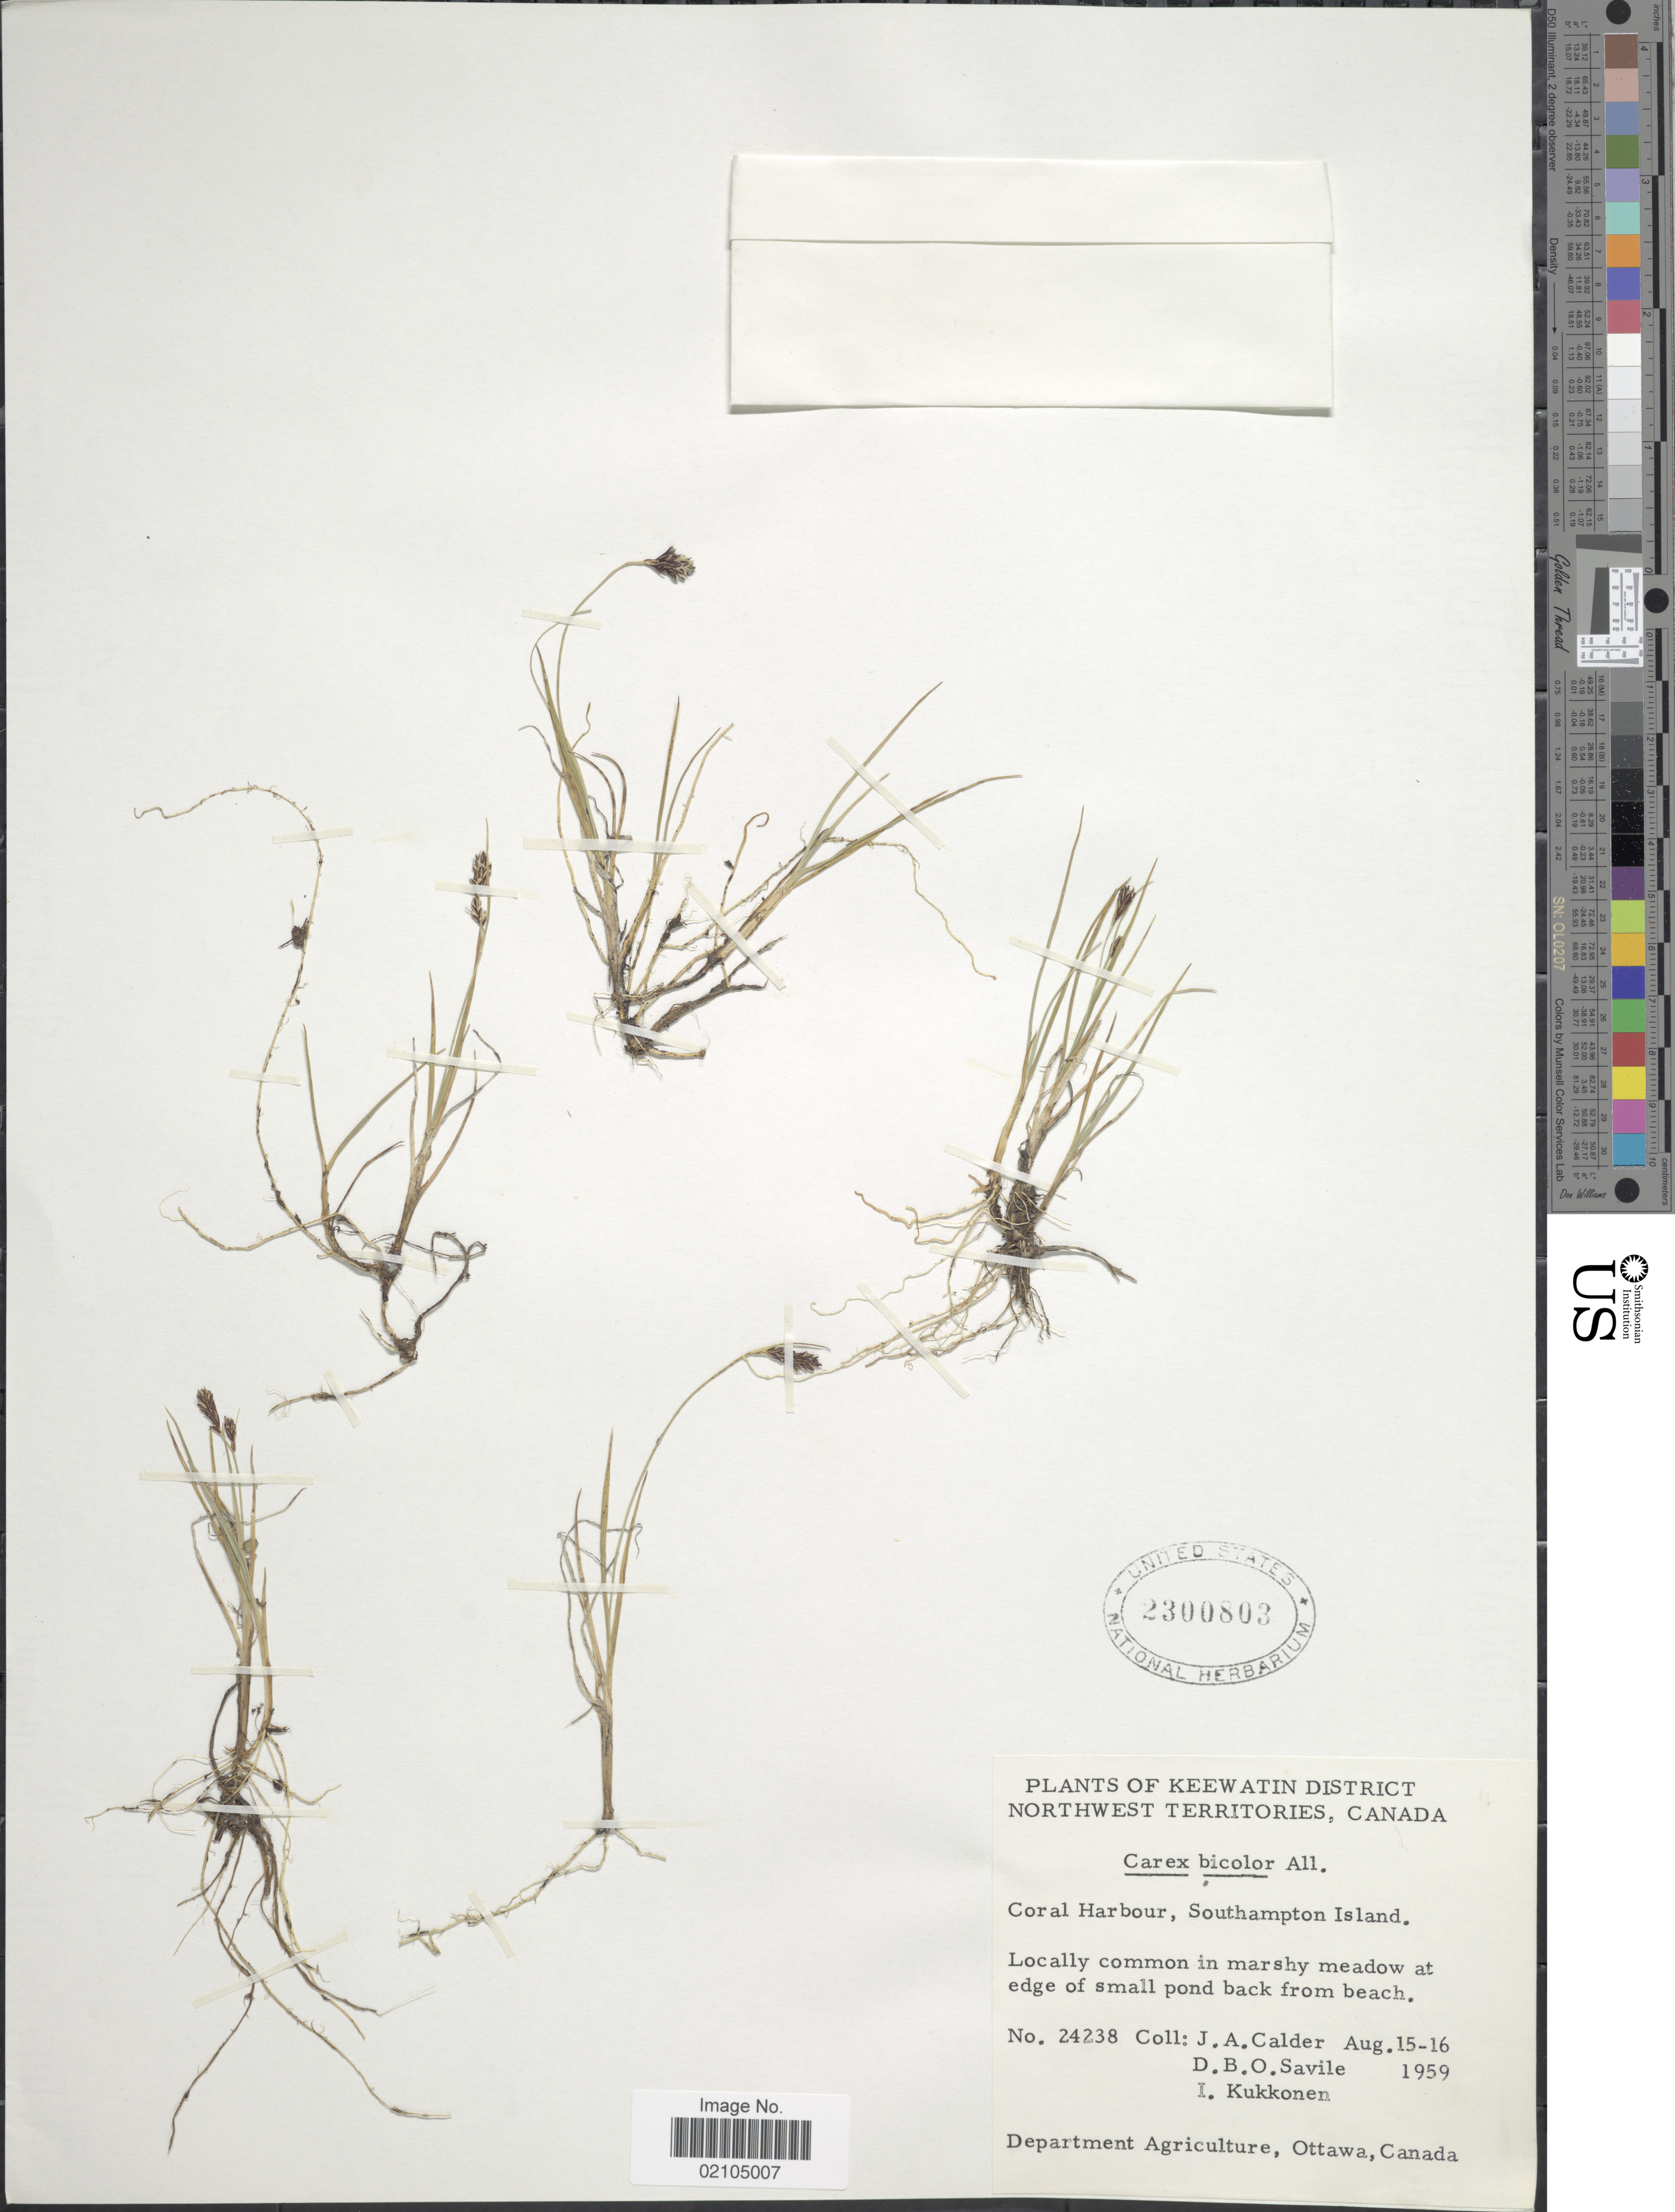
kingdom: Plantae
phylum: Tracheophyta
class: Liliopsida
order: Poales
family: Cyperaceae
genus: Carex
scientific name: Carex bicolor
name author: Bellardi ex All.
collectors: J. A. Calder, D. Savile & I. Kukkonen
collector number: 24238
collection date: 1959-08-15/1959-08-16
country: Canada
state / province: Northwest Territories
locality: Keewatin District. Coral Harbour, Southampton Island. In mearshy meadow at edge of small pond back from beach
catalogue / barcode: US 2300803